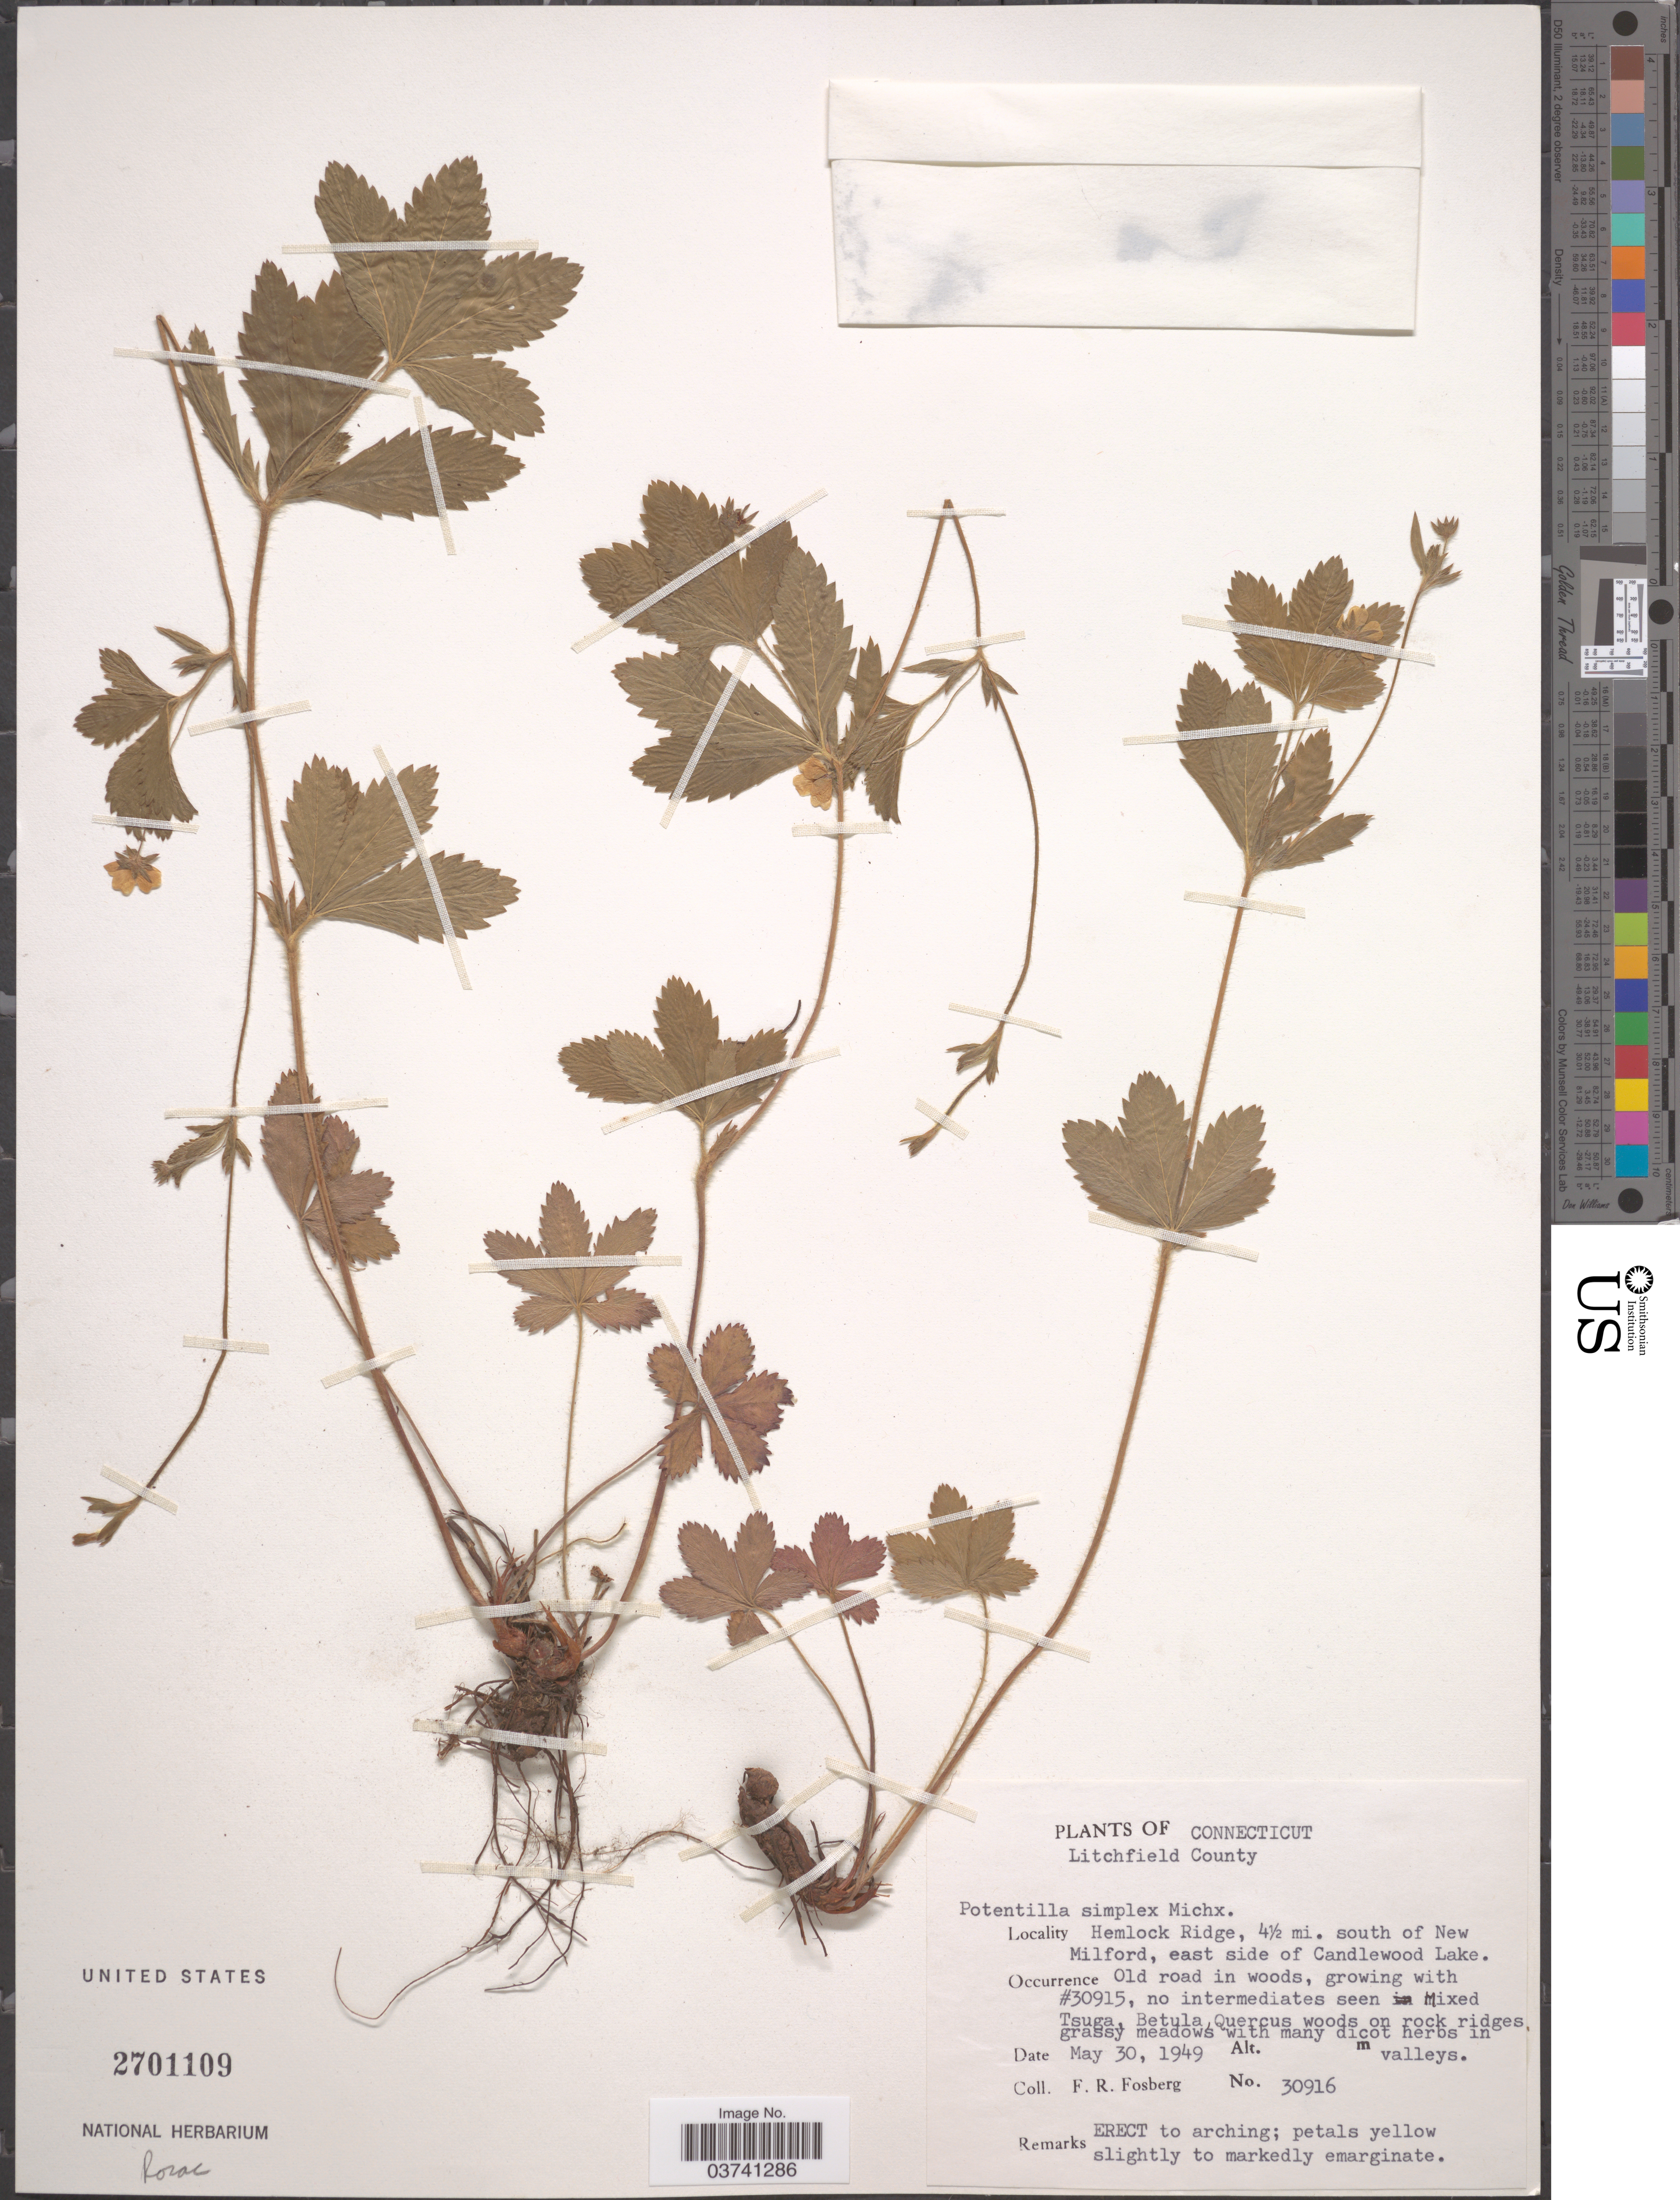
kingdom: Plantae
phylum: Tracheophyta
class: Magnoliopsida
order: Rosales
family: Rosaceae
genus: Potentilla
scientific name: Potentilla simplex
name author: Michx.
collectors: F. R. Fosberg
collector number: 30916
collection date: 1949-05-30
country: United States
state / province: Connecticut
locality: Litchfield County. Hemlock Ridge, 4½ mi. south of New Milford, east side of Candlewood Lake.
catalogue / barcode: US 2701109